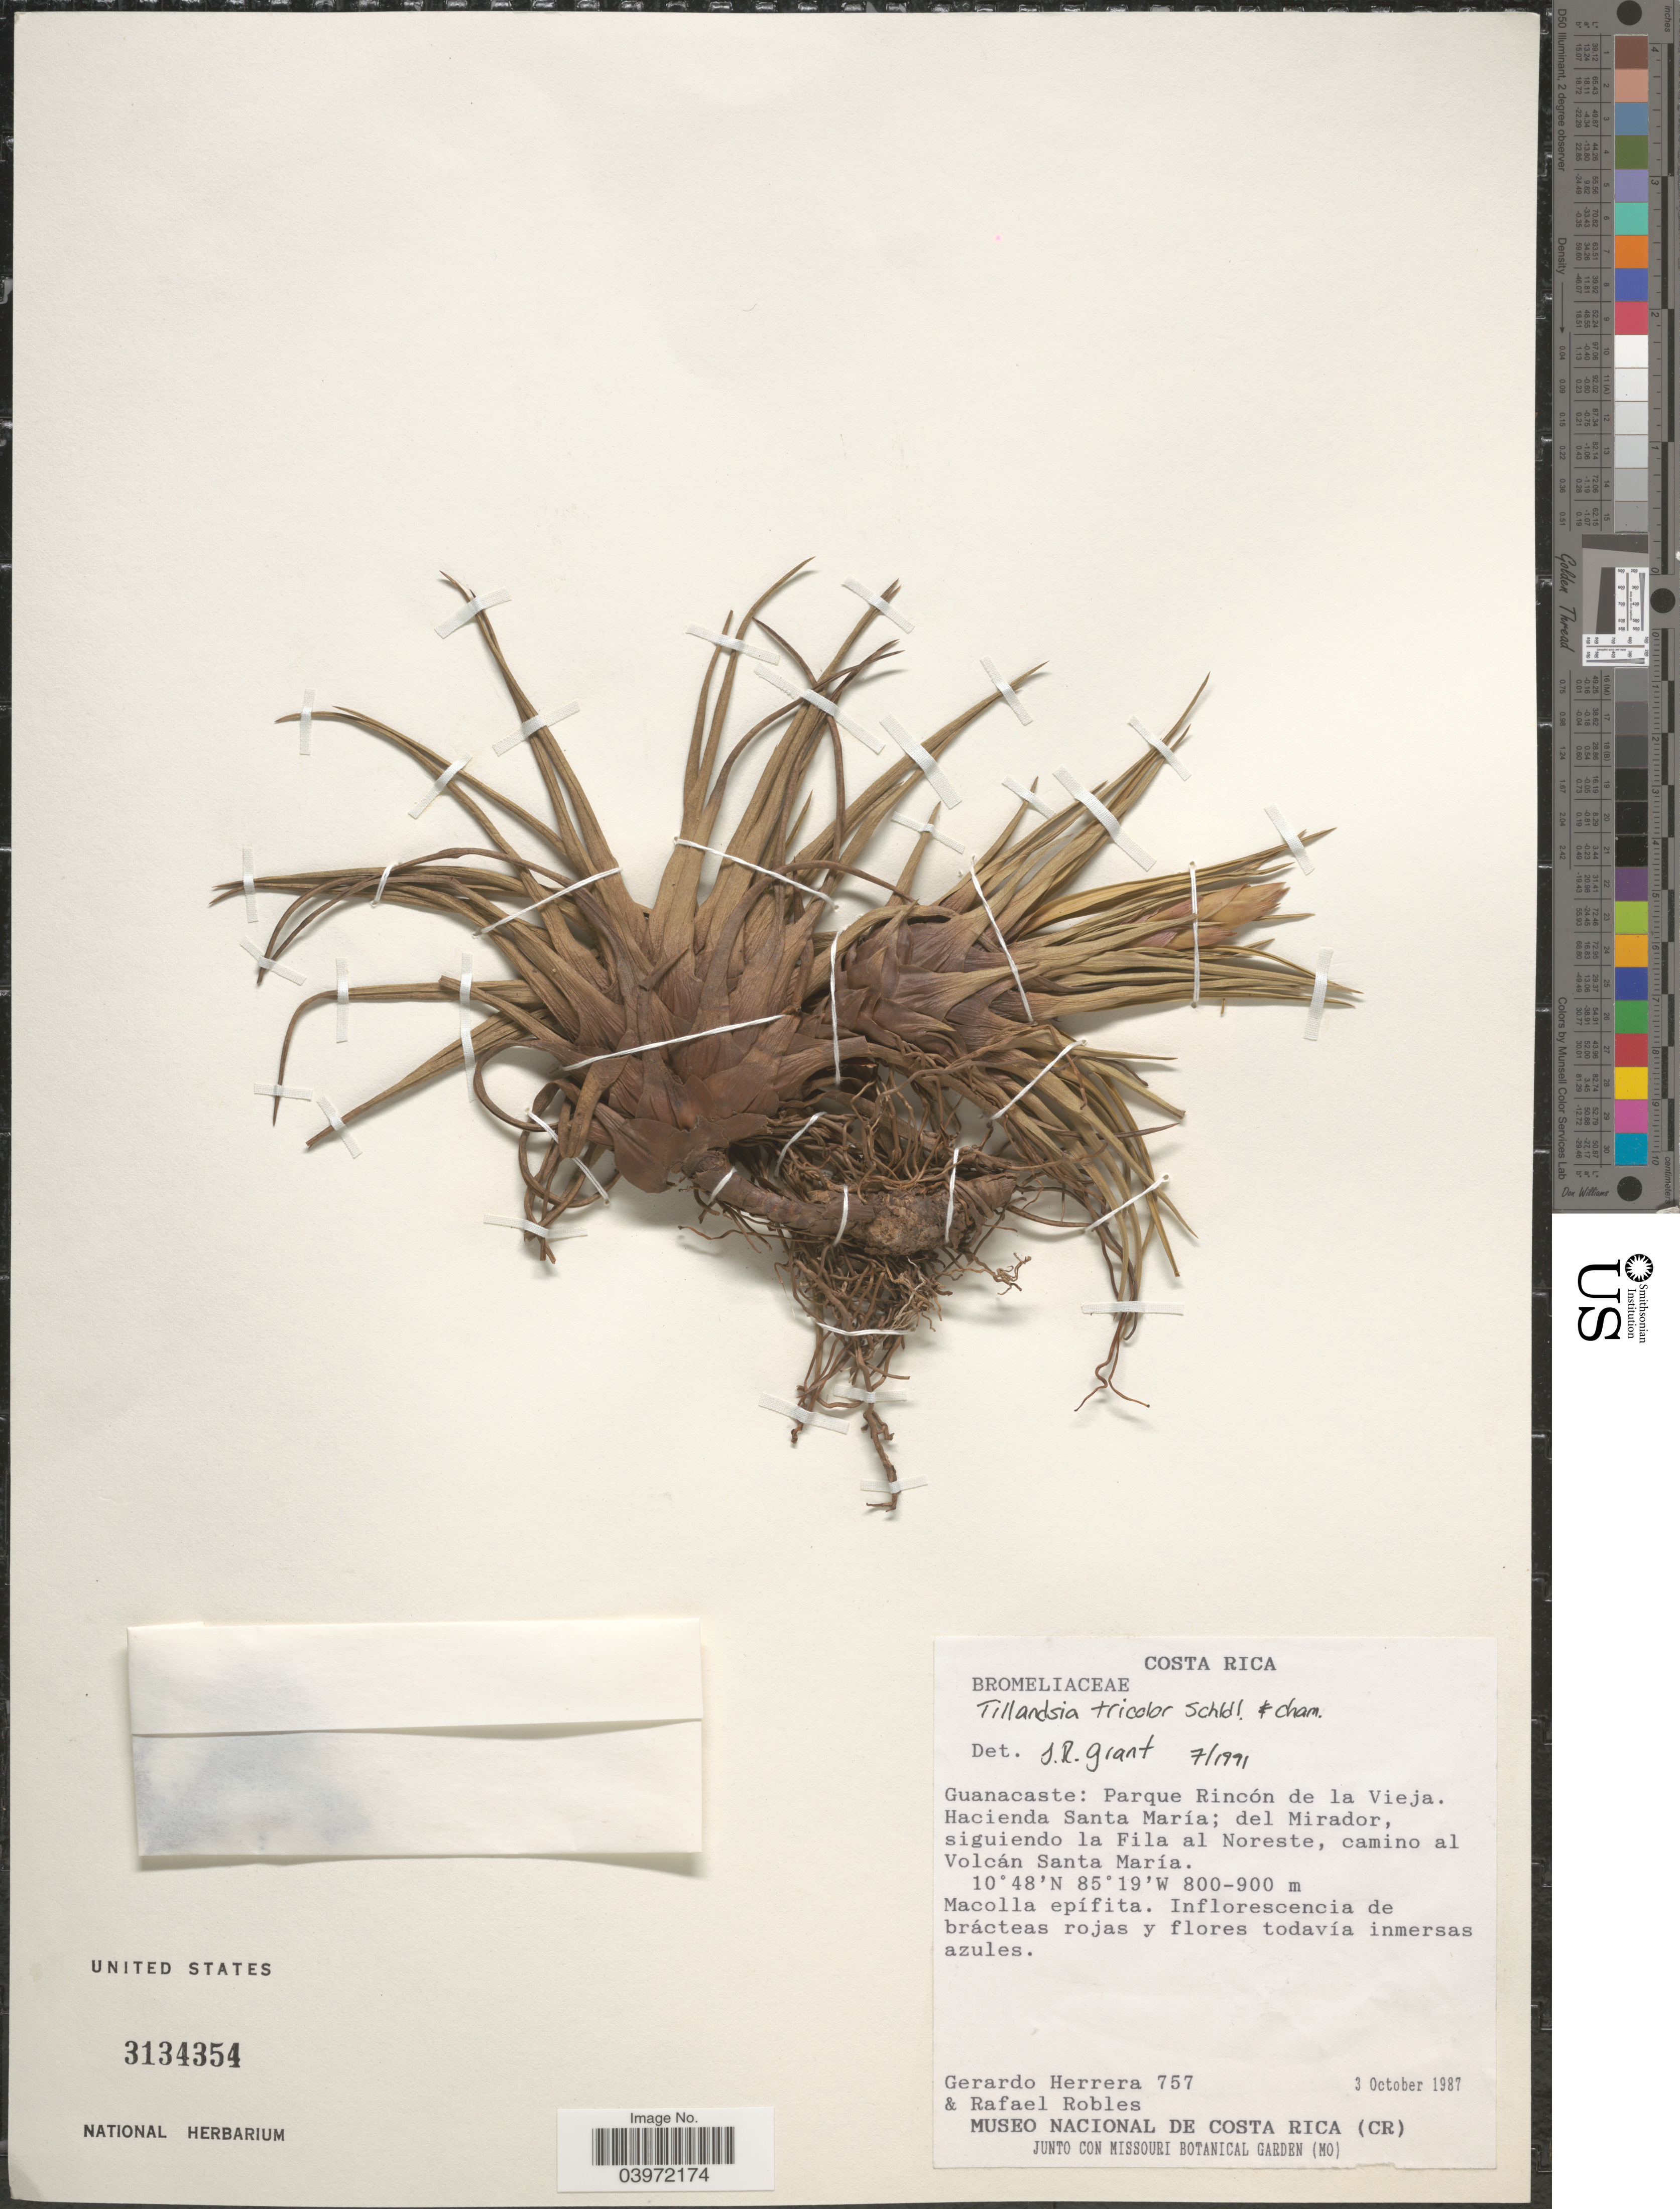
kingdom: Plantae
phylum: Tracheophyta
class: Liliopsida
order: Poales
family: Bromeliaceae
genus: Tillandsia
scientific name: Tillandsia tricolor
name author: Schltdl. & Cham.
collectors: G. Herrera & R. Robles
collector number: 757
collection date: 1987-10-03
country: Costa Rica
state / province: Guanacaste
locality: Parque Rincón de la Vieja. Hacienda Santa María; del Mirador, siguiendo la Fila al Noreste, camino al Volcán Santa María.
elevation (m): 800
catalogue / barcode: US 3134354